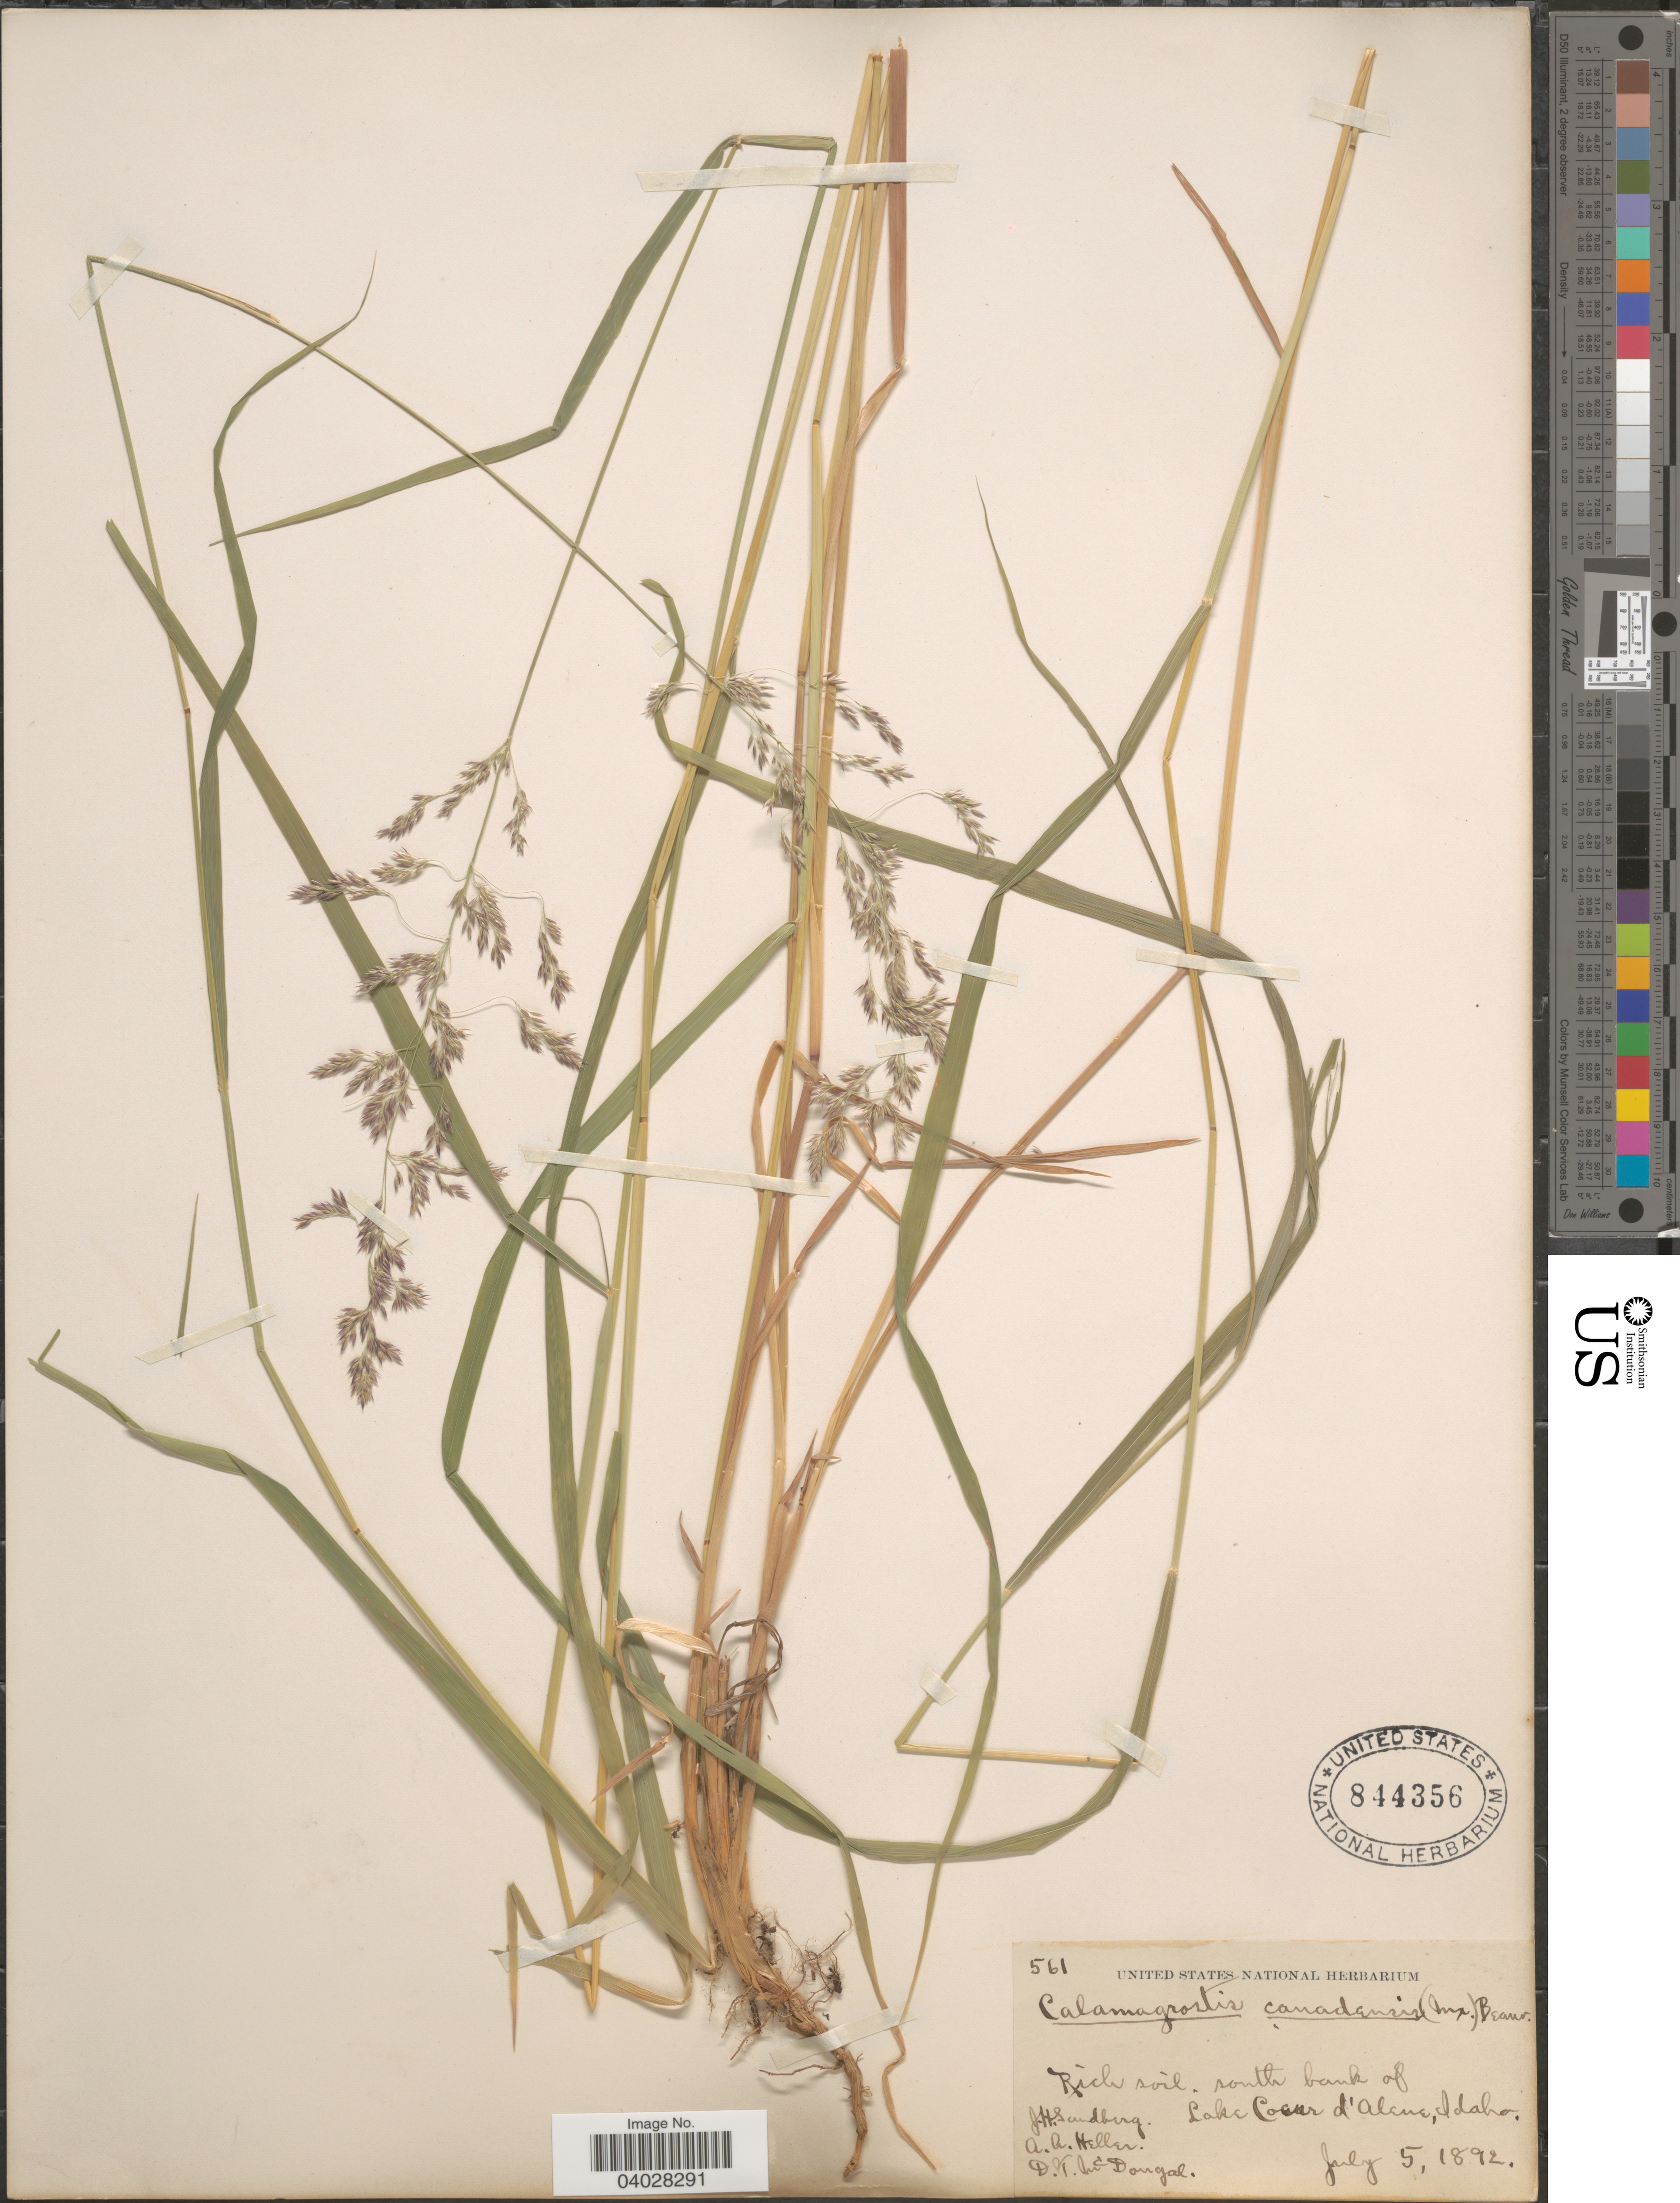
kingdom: Plantae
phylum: Tracheophyta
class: Liliopsida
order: Poales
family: Poaceae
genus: Calamagrostis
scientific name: Calamagrostis canadensis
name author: (Michx.) P. Beauv.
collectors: J. H. Sandberg, A. A. Heller & D. McDougal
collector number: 561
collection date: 1892-07-05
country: United States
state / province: Idaho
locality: South bank of Lake Coeur d'Alene.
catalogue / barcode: US 844356